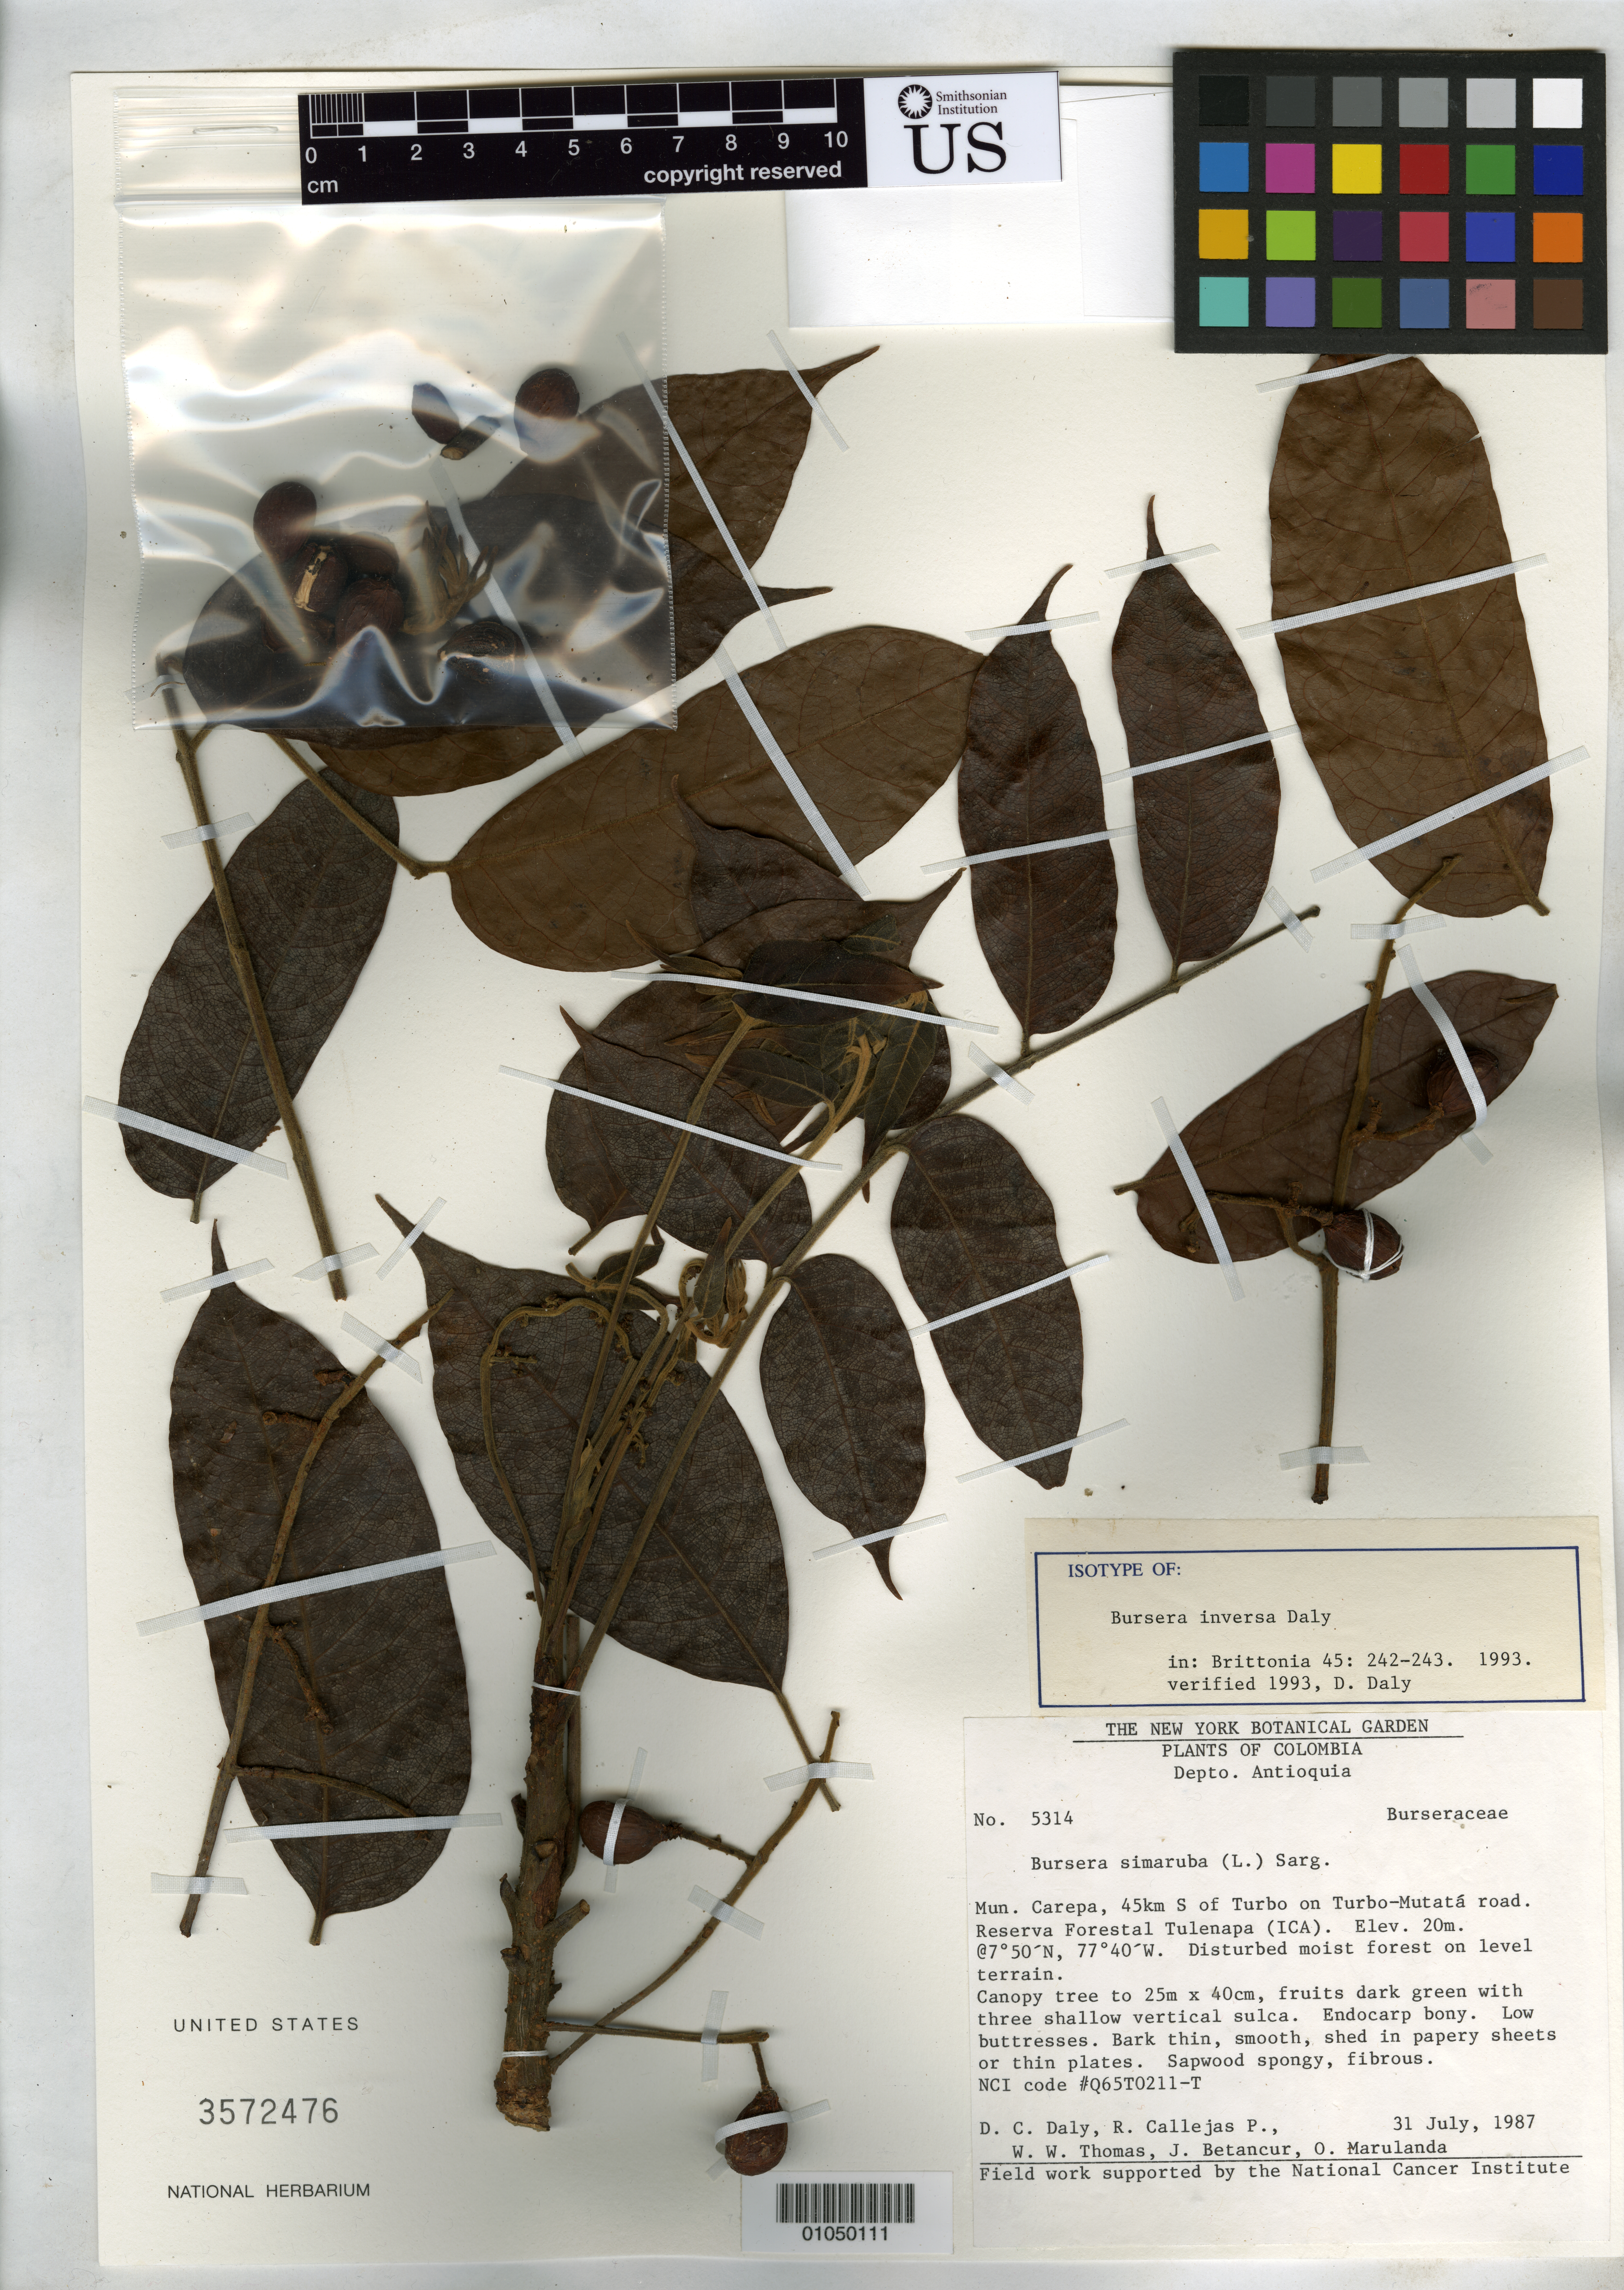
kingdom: Plantae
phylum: Tracheophyta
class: Magnoliopsida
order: Sapindales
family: Burseraceae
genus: Bursera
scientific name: Bursera inversa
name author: Daly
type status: Isotype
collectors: D. C. Daly & et al.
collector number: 5314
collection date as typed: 31 Jul 1987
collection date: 1987-07-31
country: Colombia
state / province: Antioquia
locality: Mun. Carepa, 45 km S of Turbo on Turbo-Mutatá road. Reserva Forestal Tulenapa (ICA).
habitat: Disturbed moist forest on level terrain.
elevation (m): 20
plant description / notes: Protologue (mis) cites collection number as "5414"; holotype at NY is numbered 5314.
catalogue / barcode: US 3572476